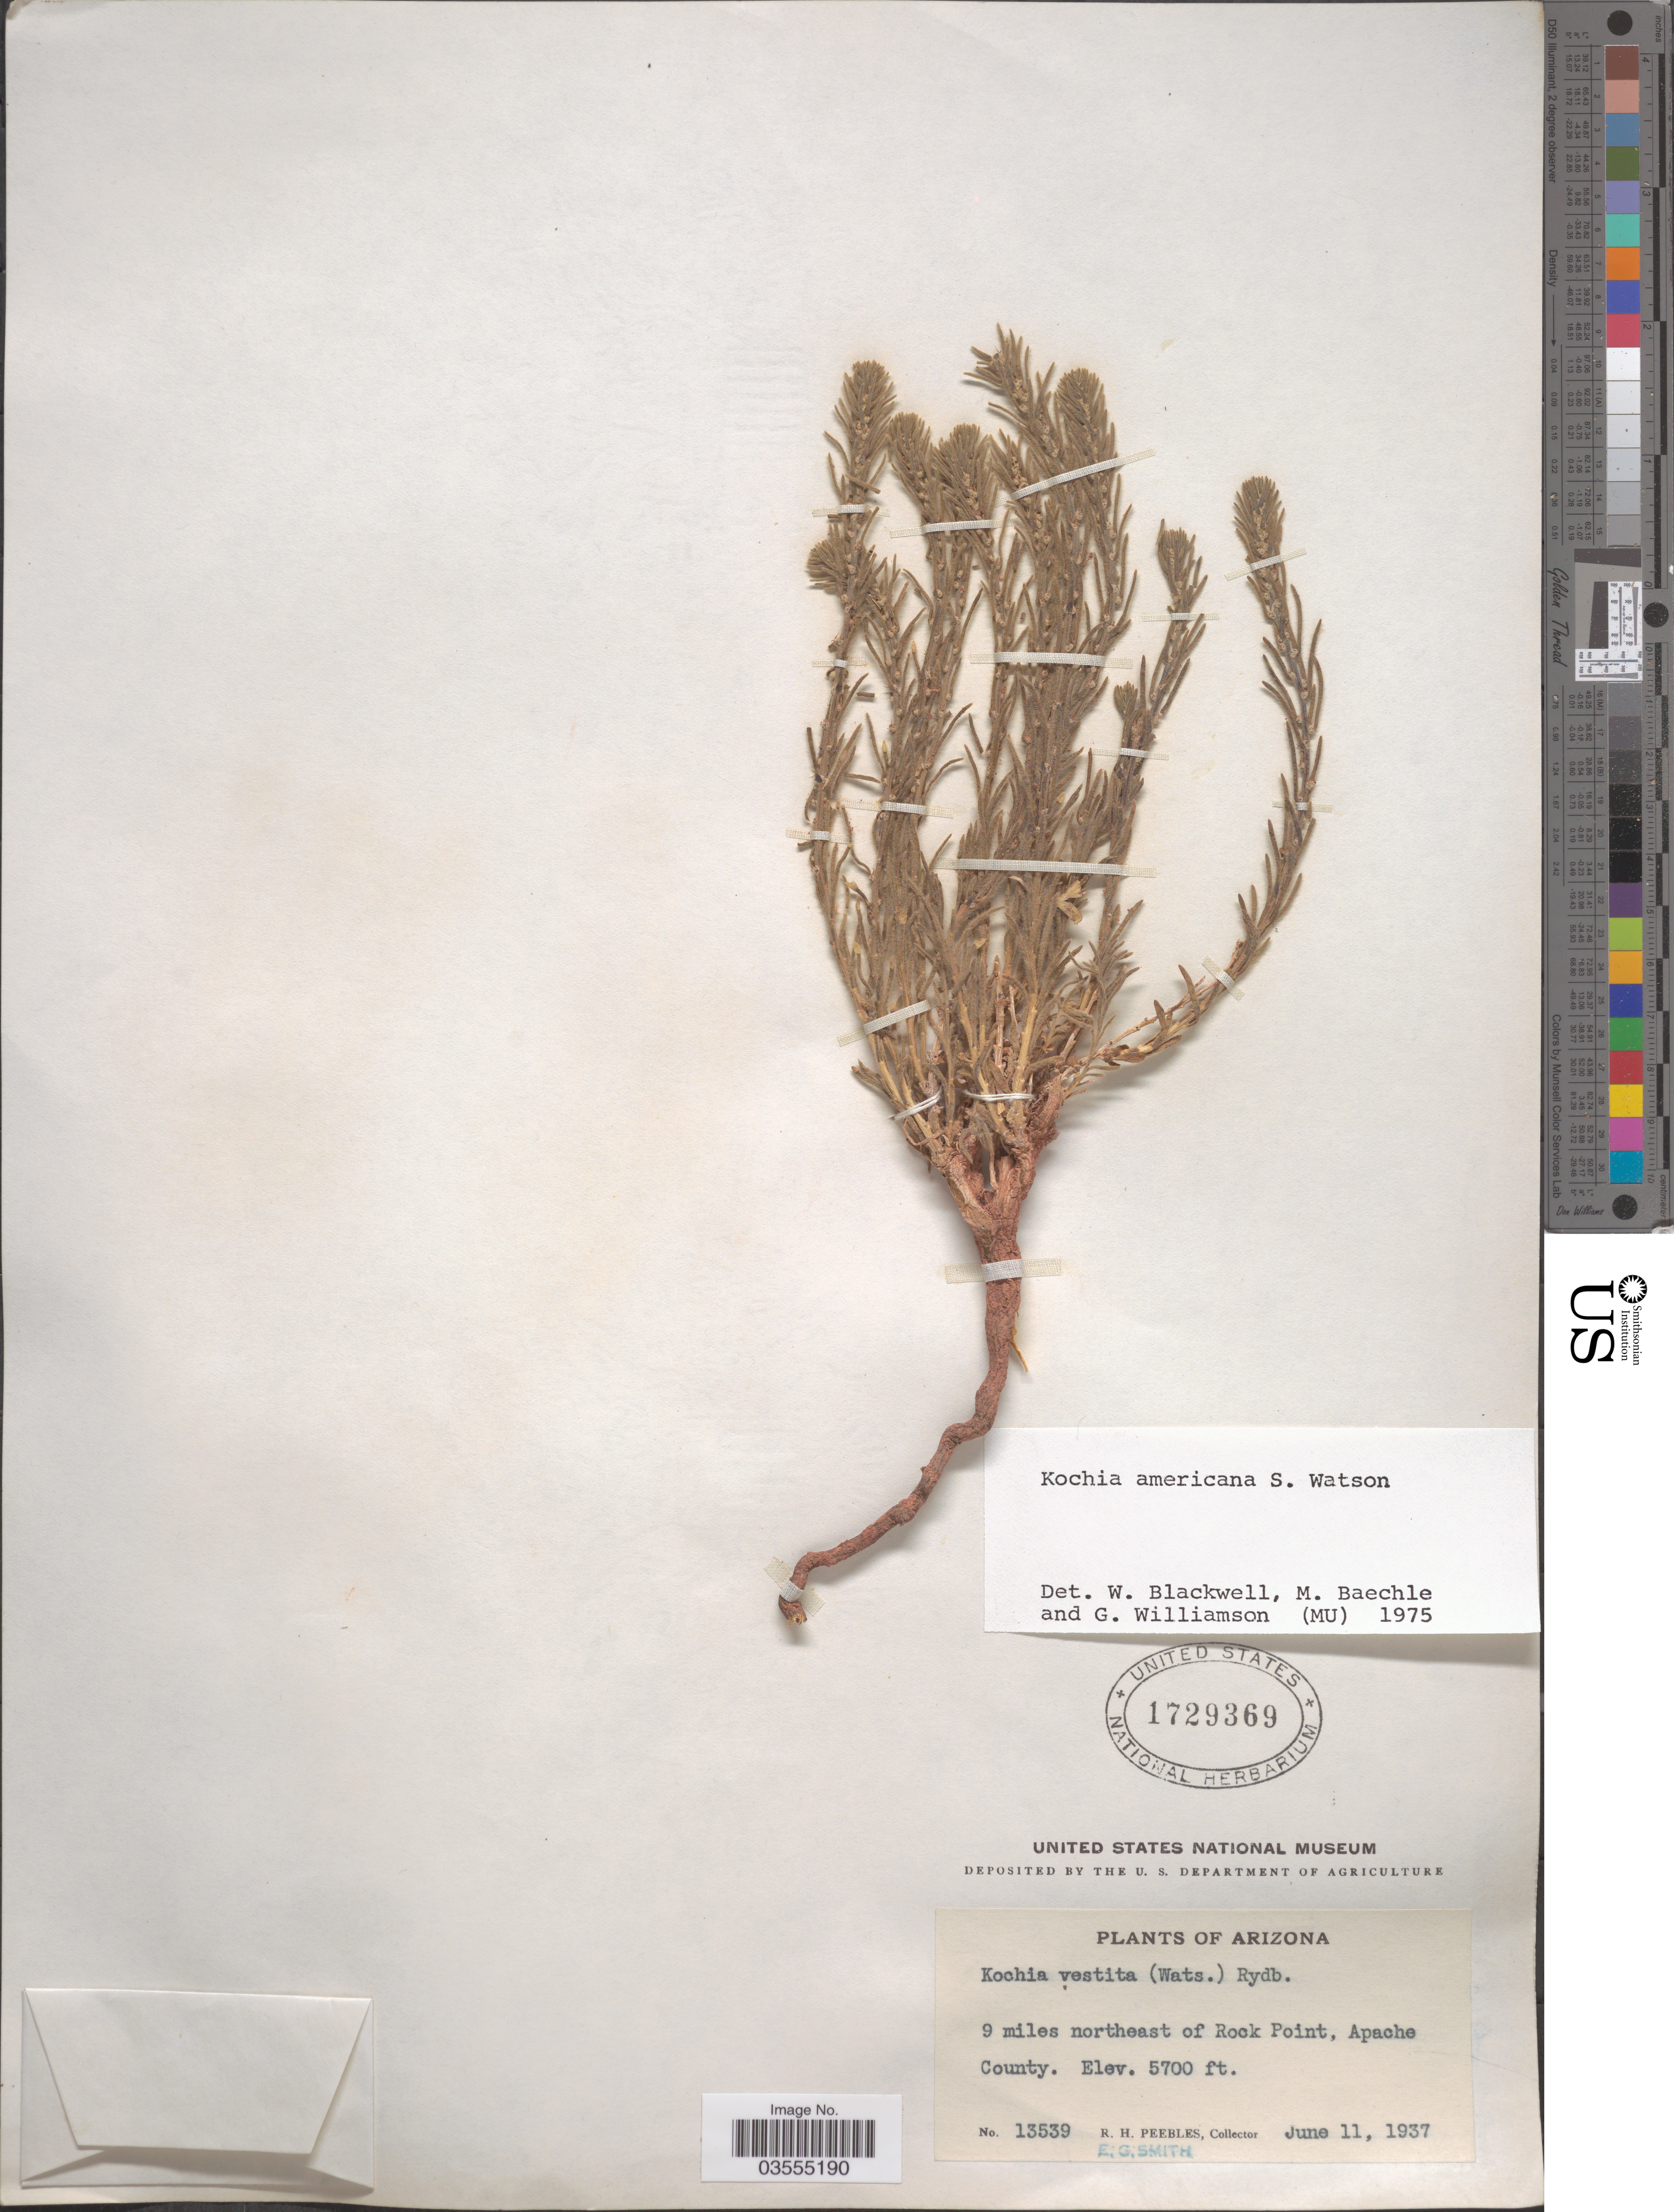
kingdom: Plantae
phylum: Tracheophyta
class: Magnoliopsida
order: Caryophyllales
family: Amaranthaceae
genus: Neokochia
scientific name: Neokochia americana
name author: (S. Watson) G.L. Chu & S.C. Sand.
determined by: U.S. National Herbarium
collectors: R. H. Peebles & E. G. Smith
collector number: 13539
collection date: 1937-06-11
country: United States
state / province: Arizona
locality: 9 miles northeast of Rock Point, Apache County.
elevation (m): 1737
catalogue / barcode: US 1729369